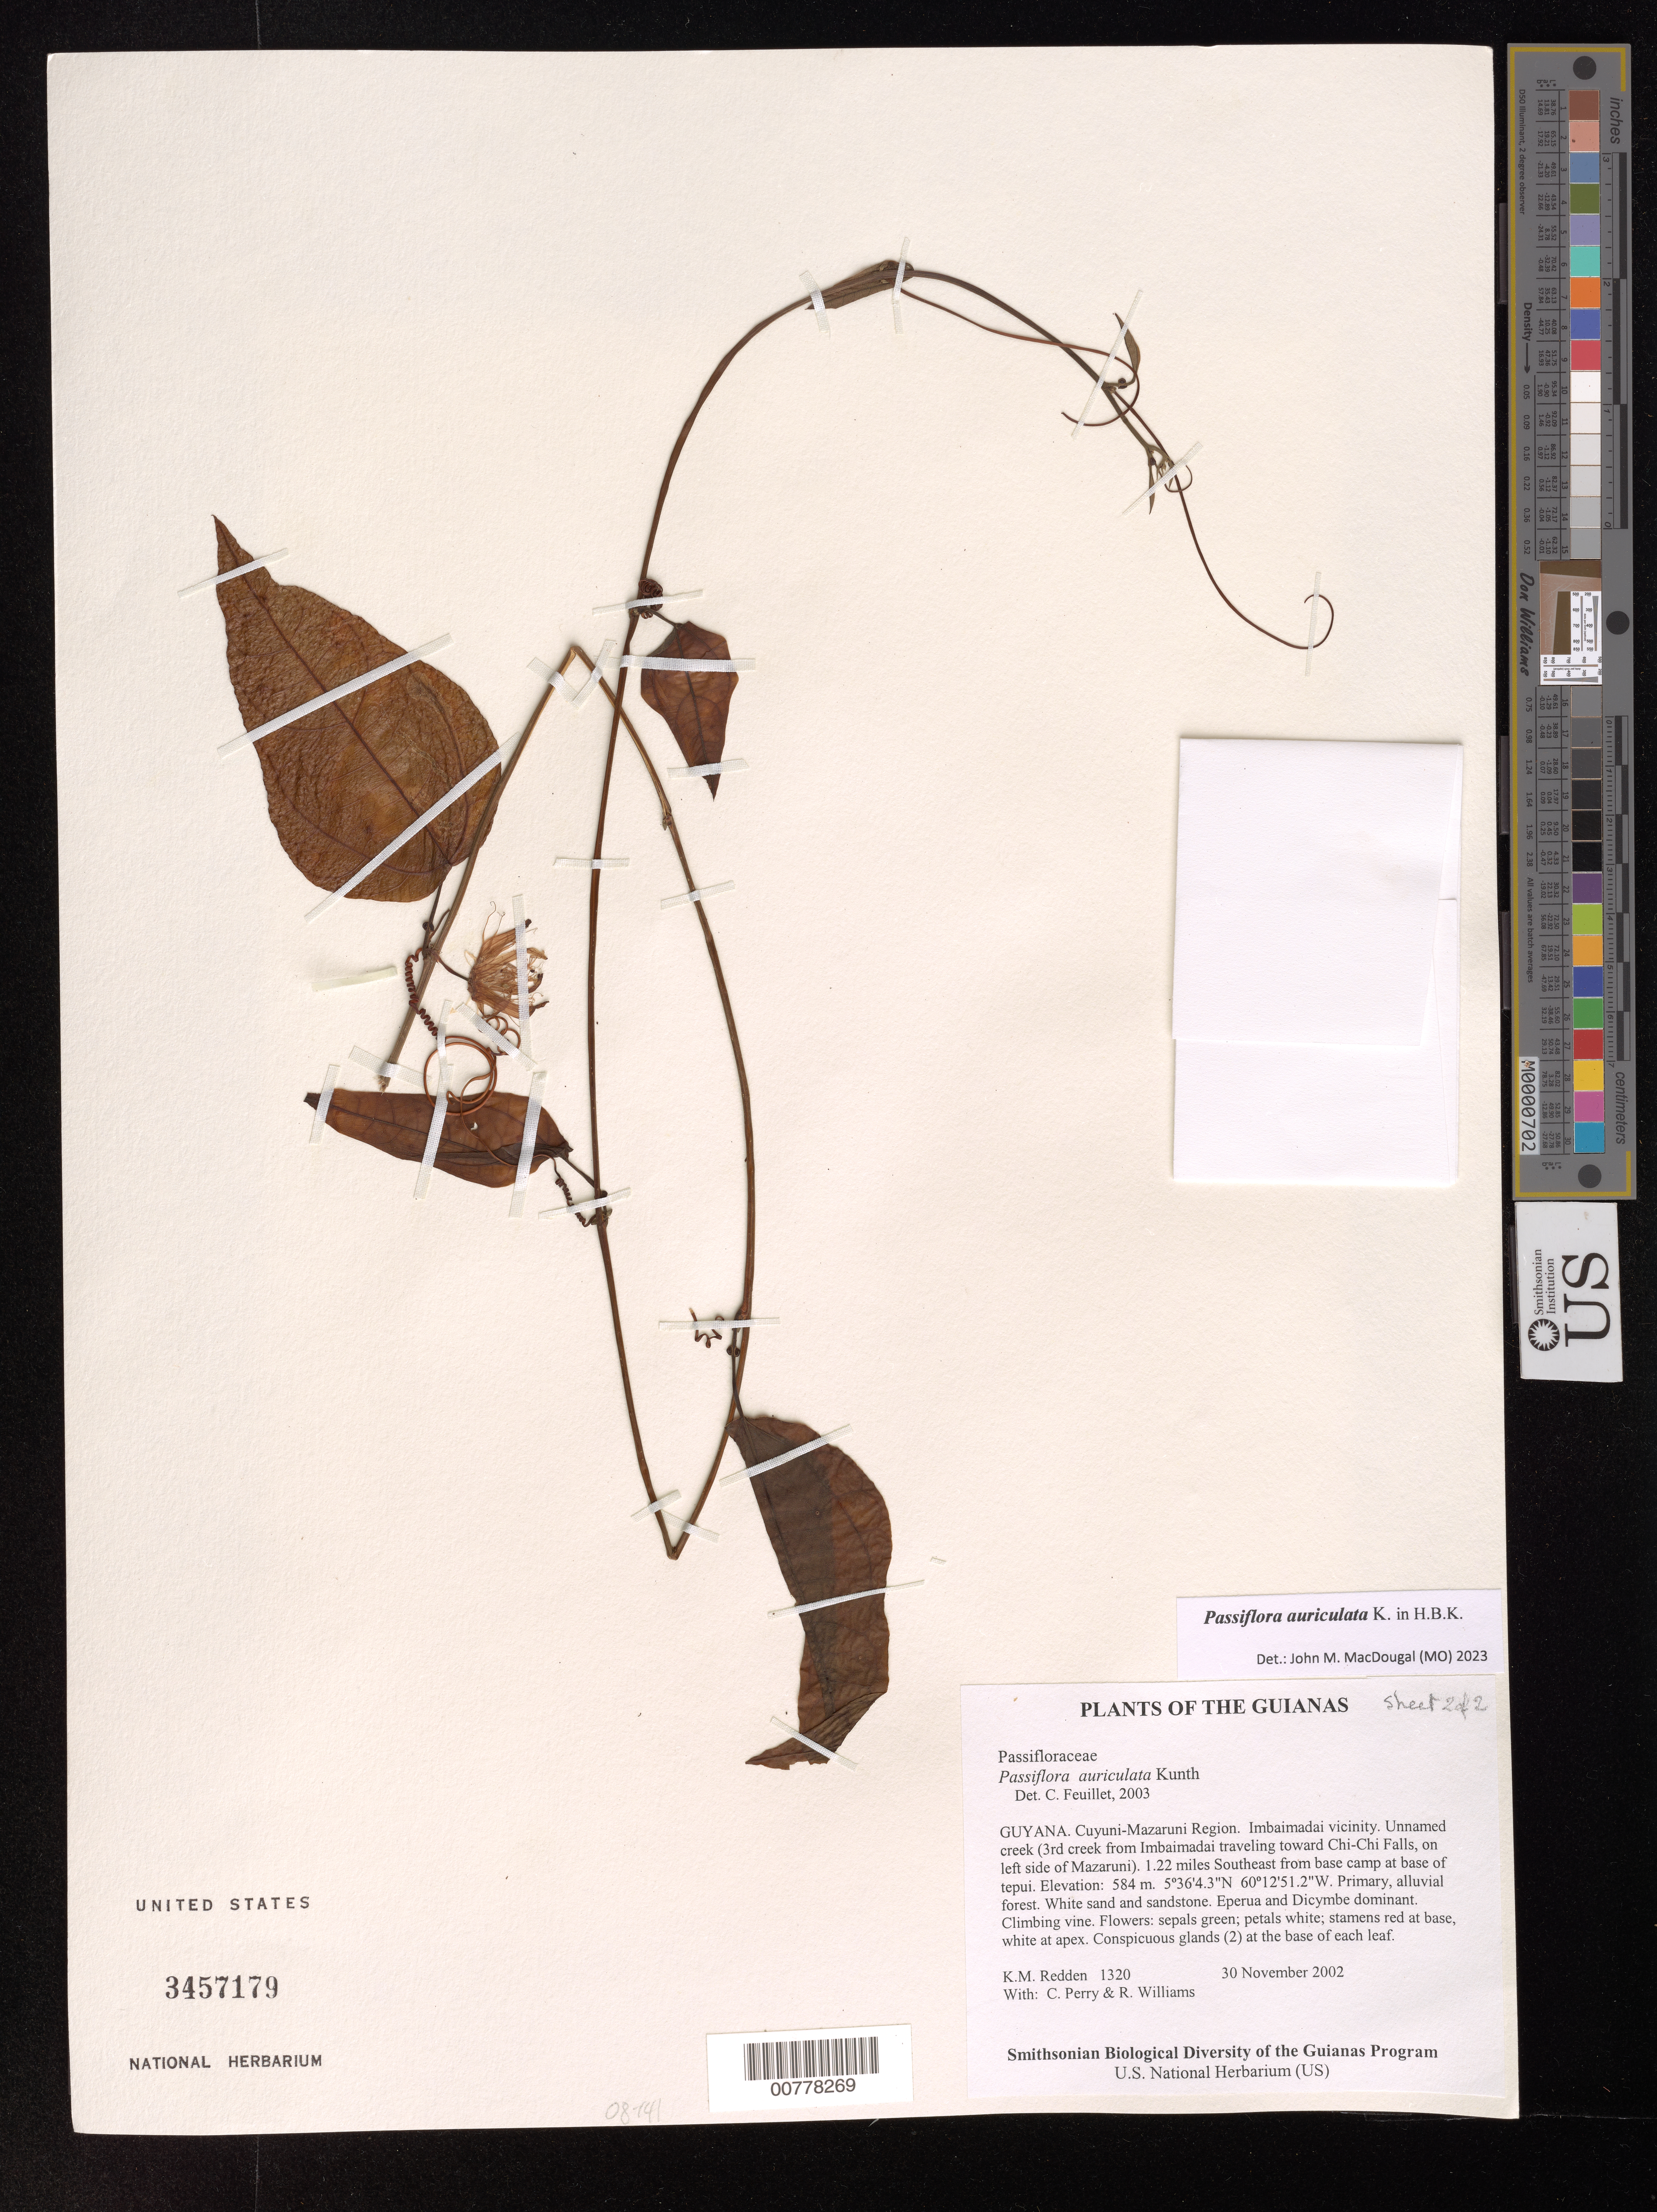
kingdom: Plantae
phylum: Tracheophyta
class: Magnoliopsida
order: Malpighiales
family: Passifloraceae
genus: Passiflora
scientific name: Passiflora auriculata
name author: Kunth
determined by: Feuillet, C.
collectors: K. M. Redden, C. Perry & R. Williams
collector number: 1320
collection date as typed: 30 November 2002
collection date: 2002-11-30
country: Guyana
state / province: Cuyuni-Mazaruni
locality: Imbaimadai vicinity. Unnamed creek (3rd creek from Imbaimadai traveling toward Chi-Chi Falls, on left side of Mazaruni). 1.22 miles Southeast from base camp at base of tepui.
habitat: Primary, alluvial forest. White sand and sandstone. Eperua and Dicymbe dominant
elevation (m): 584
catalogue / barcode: US 3457179